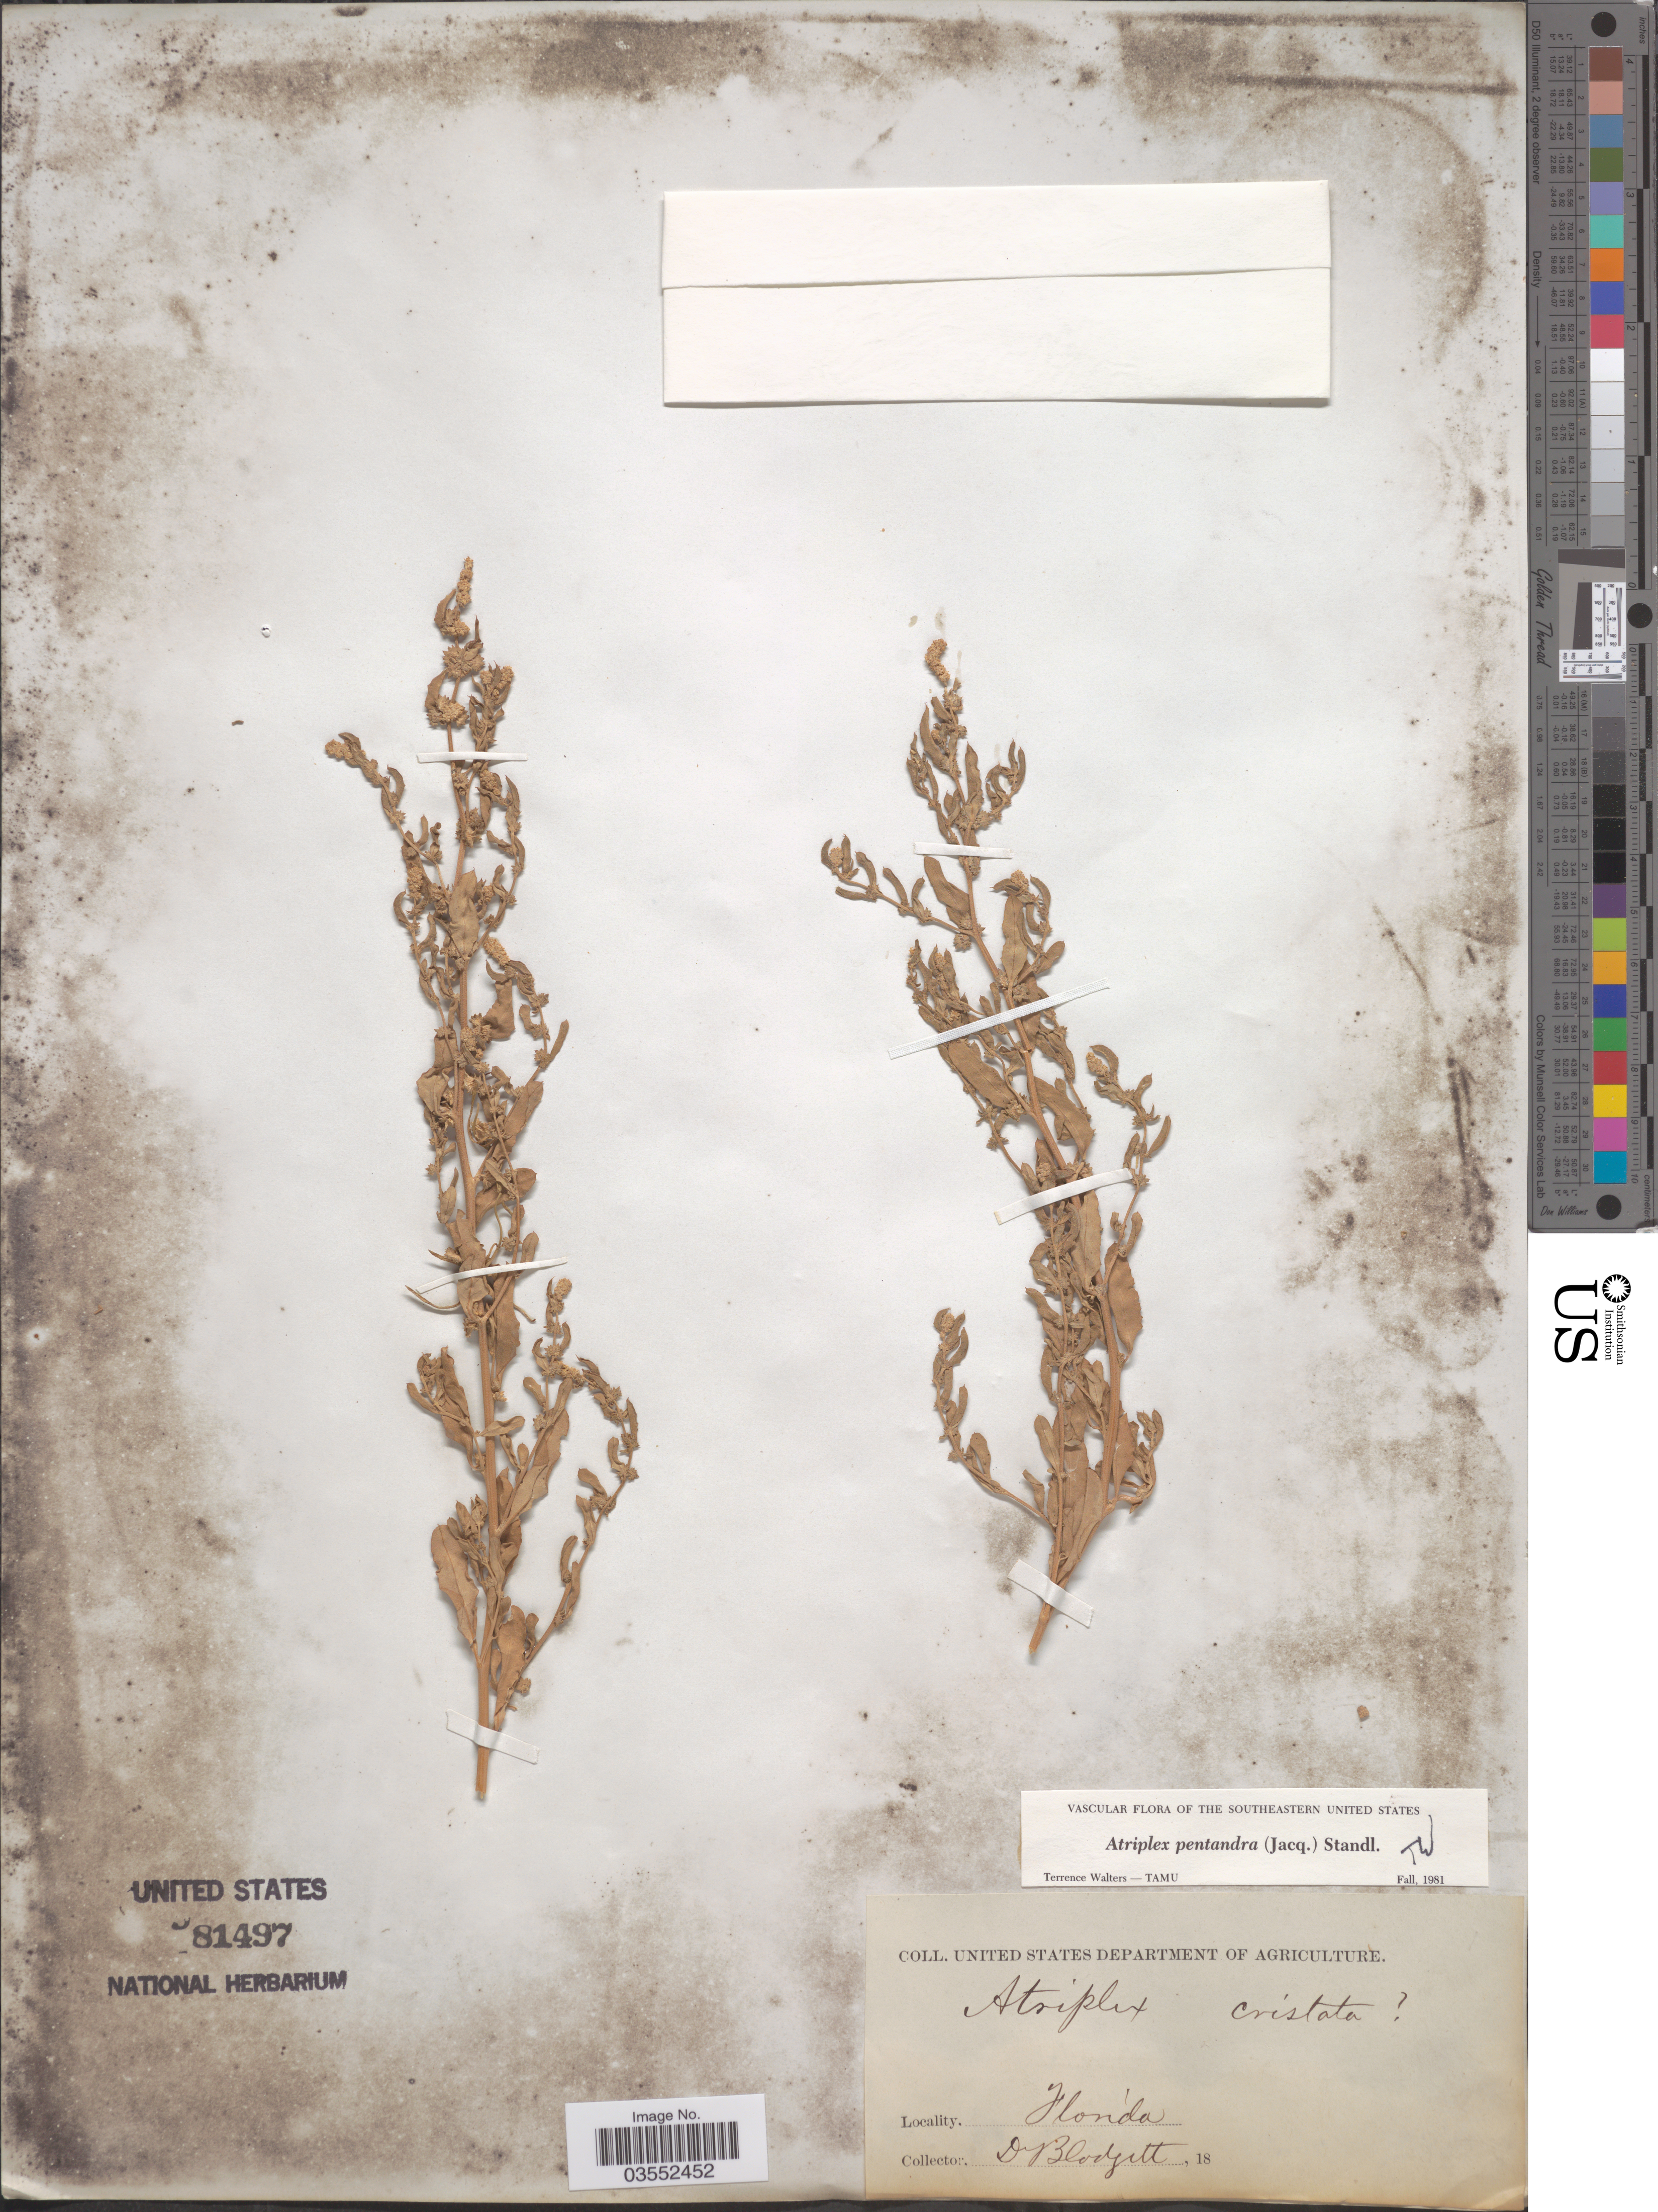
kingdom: Plantae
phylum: Tracheophyta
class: Magnoliopsida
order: Caryophyllales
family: Amaranthaceae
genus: Atriplex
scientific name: Atriplex pentandra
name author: (Jacq.) Standl.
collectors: Blodgett, --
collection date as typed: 18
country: United States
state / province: Florida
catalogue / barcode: US 81497